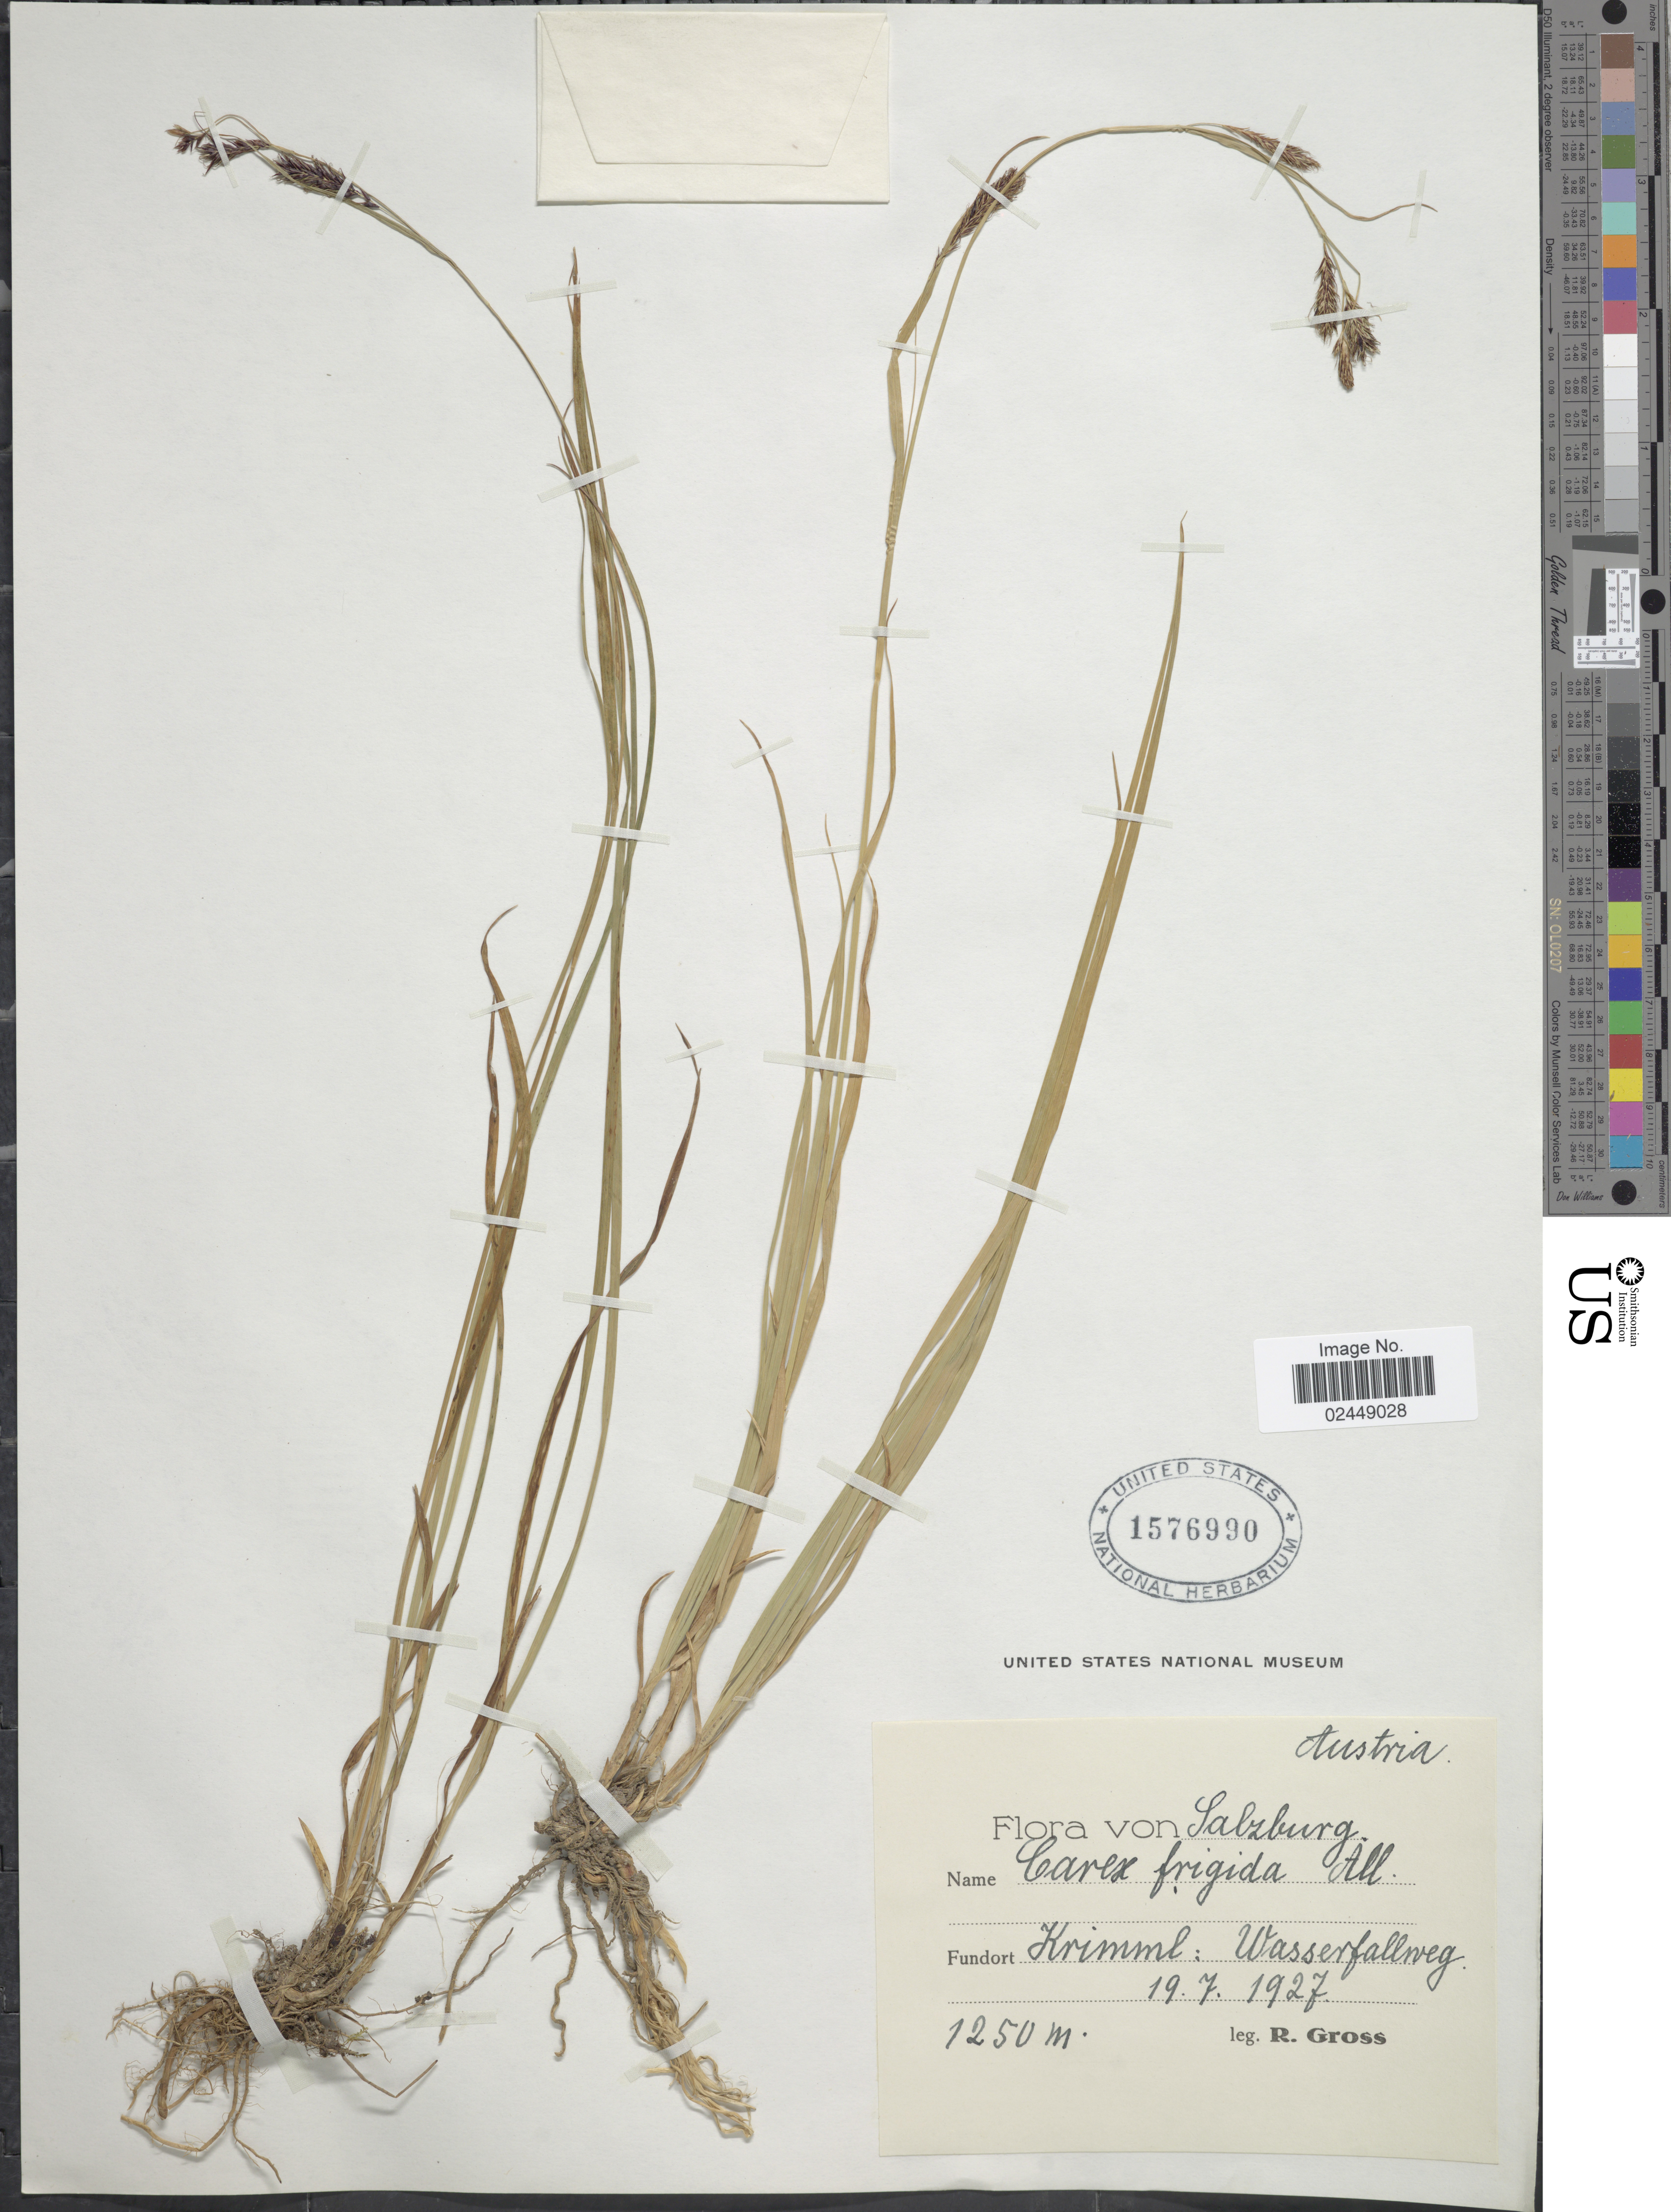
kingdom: Plantae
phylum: Tracheophyta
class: Liliopsida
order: Poales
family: Cyperaceae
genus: Carex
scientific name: Carex frigida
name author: All.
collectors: R. Gross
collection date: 1927-07-19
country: Austria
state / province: Salzburg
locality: Krimml: Wasserfallweg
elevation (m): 1250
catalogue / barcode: US 1576990